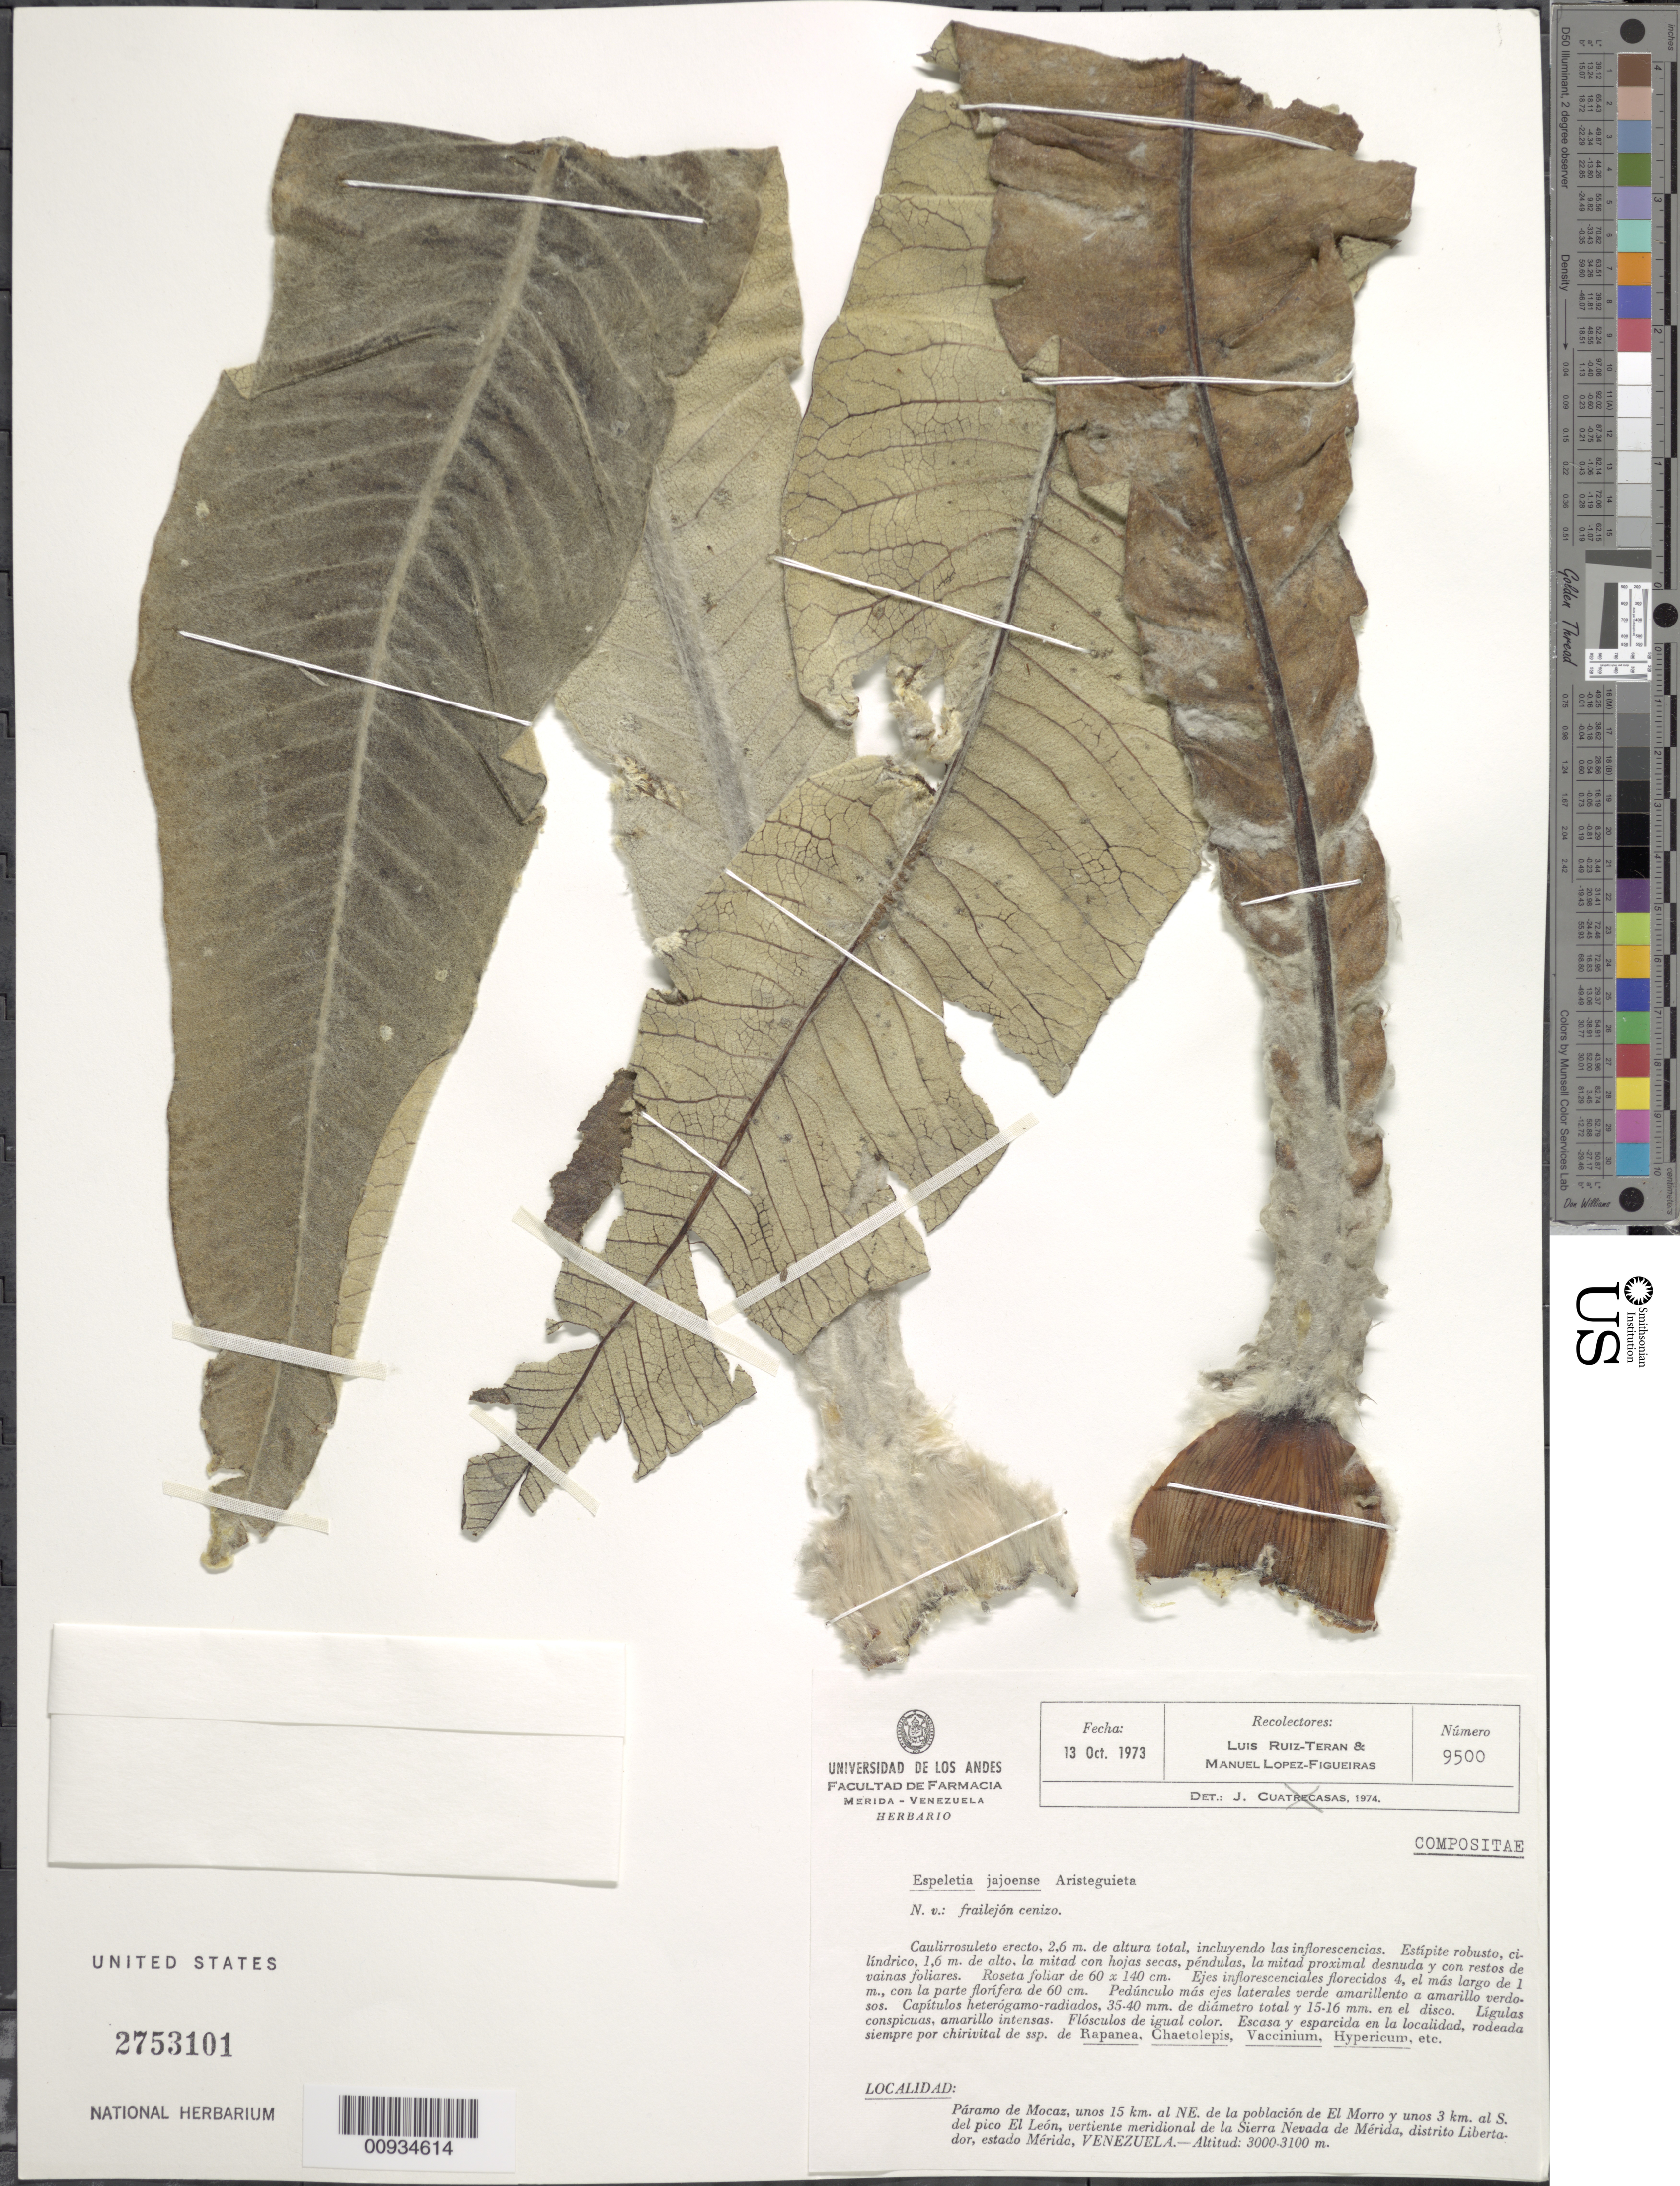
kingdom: Plantae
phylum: Tracheophyta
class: Magnoliopsida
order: Asterales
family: Asteraceae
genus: Espeletiopsis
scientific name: Espeletiopsis cristalinensis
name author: (Cuatrec.) Cuatrec.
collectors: L. E. Ruíz-Terán & M. López Figueiras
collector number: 9500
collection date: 1973-10-13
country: Venezuela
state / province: Mérida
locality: Paramo de Mocaz, unos 15 km. al NE. de la poblacion de El Morro y unos 3 km. al S. del pico El Leon, vertiente meridional de la Sierra Nevada de Merida Libertador, estado Merida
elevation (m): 3000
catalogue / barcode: US 2753101